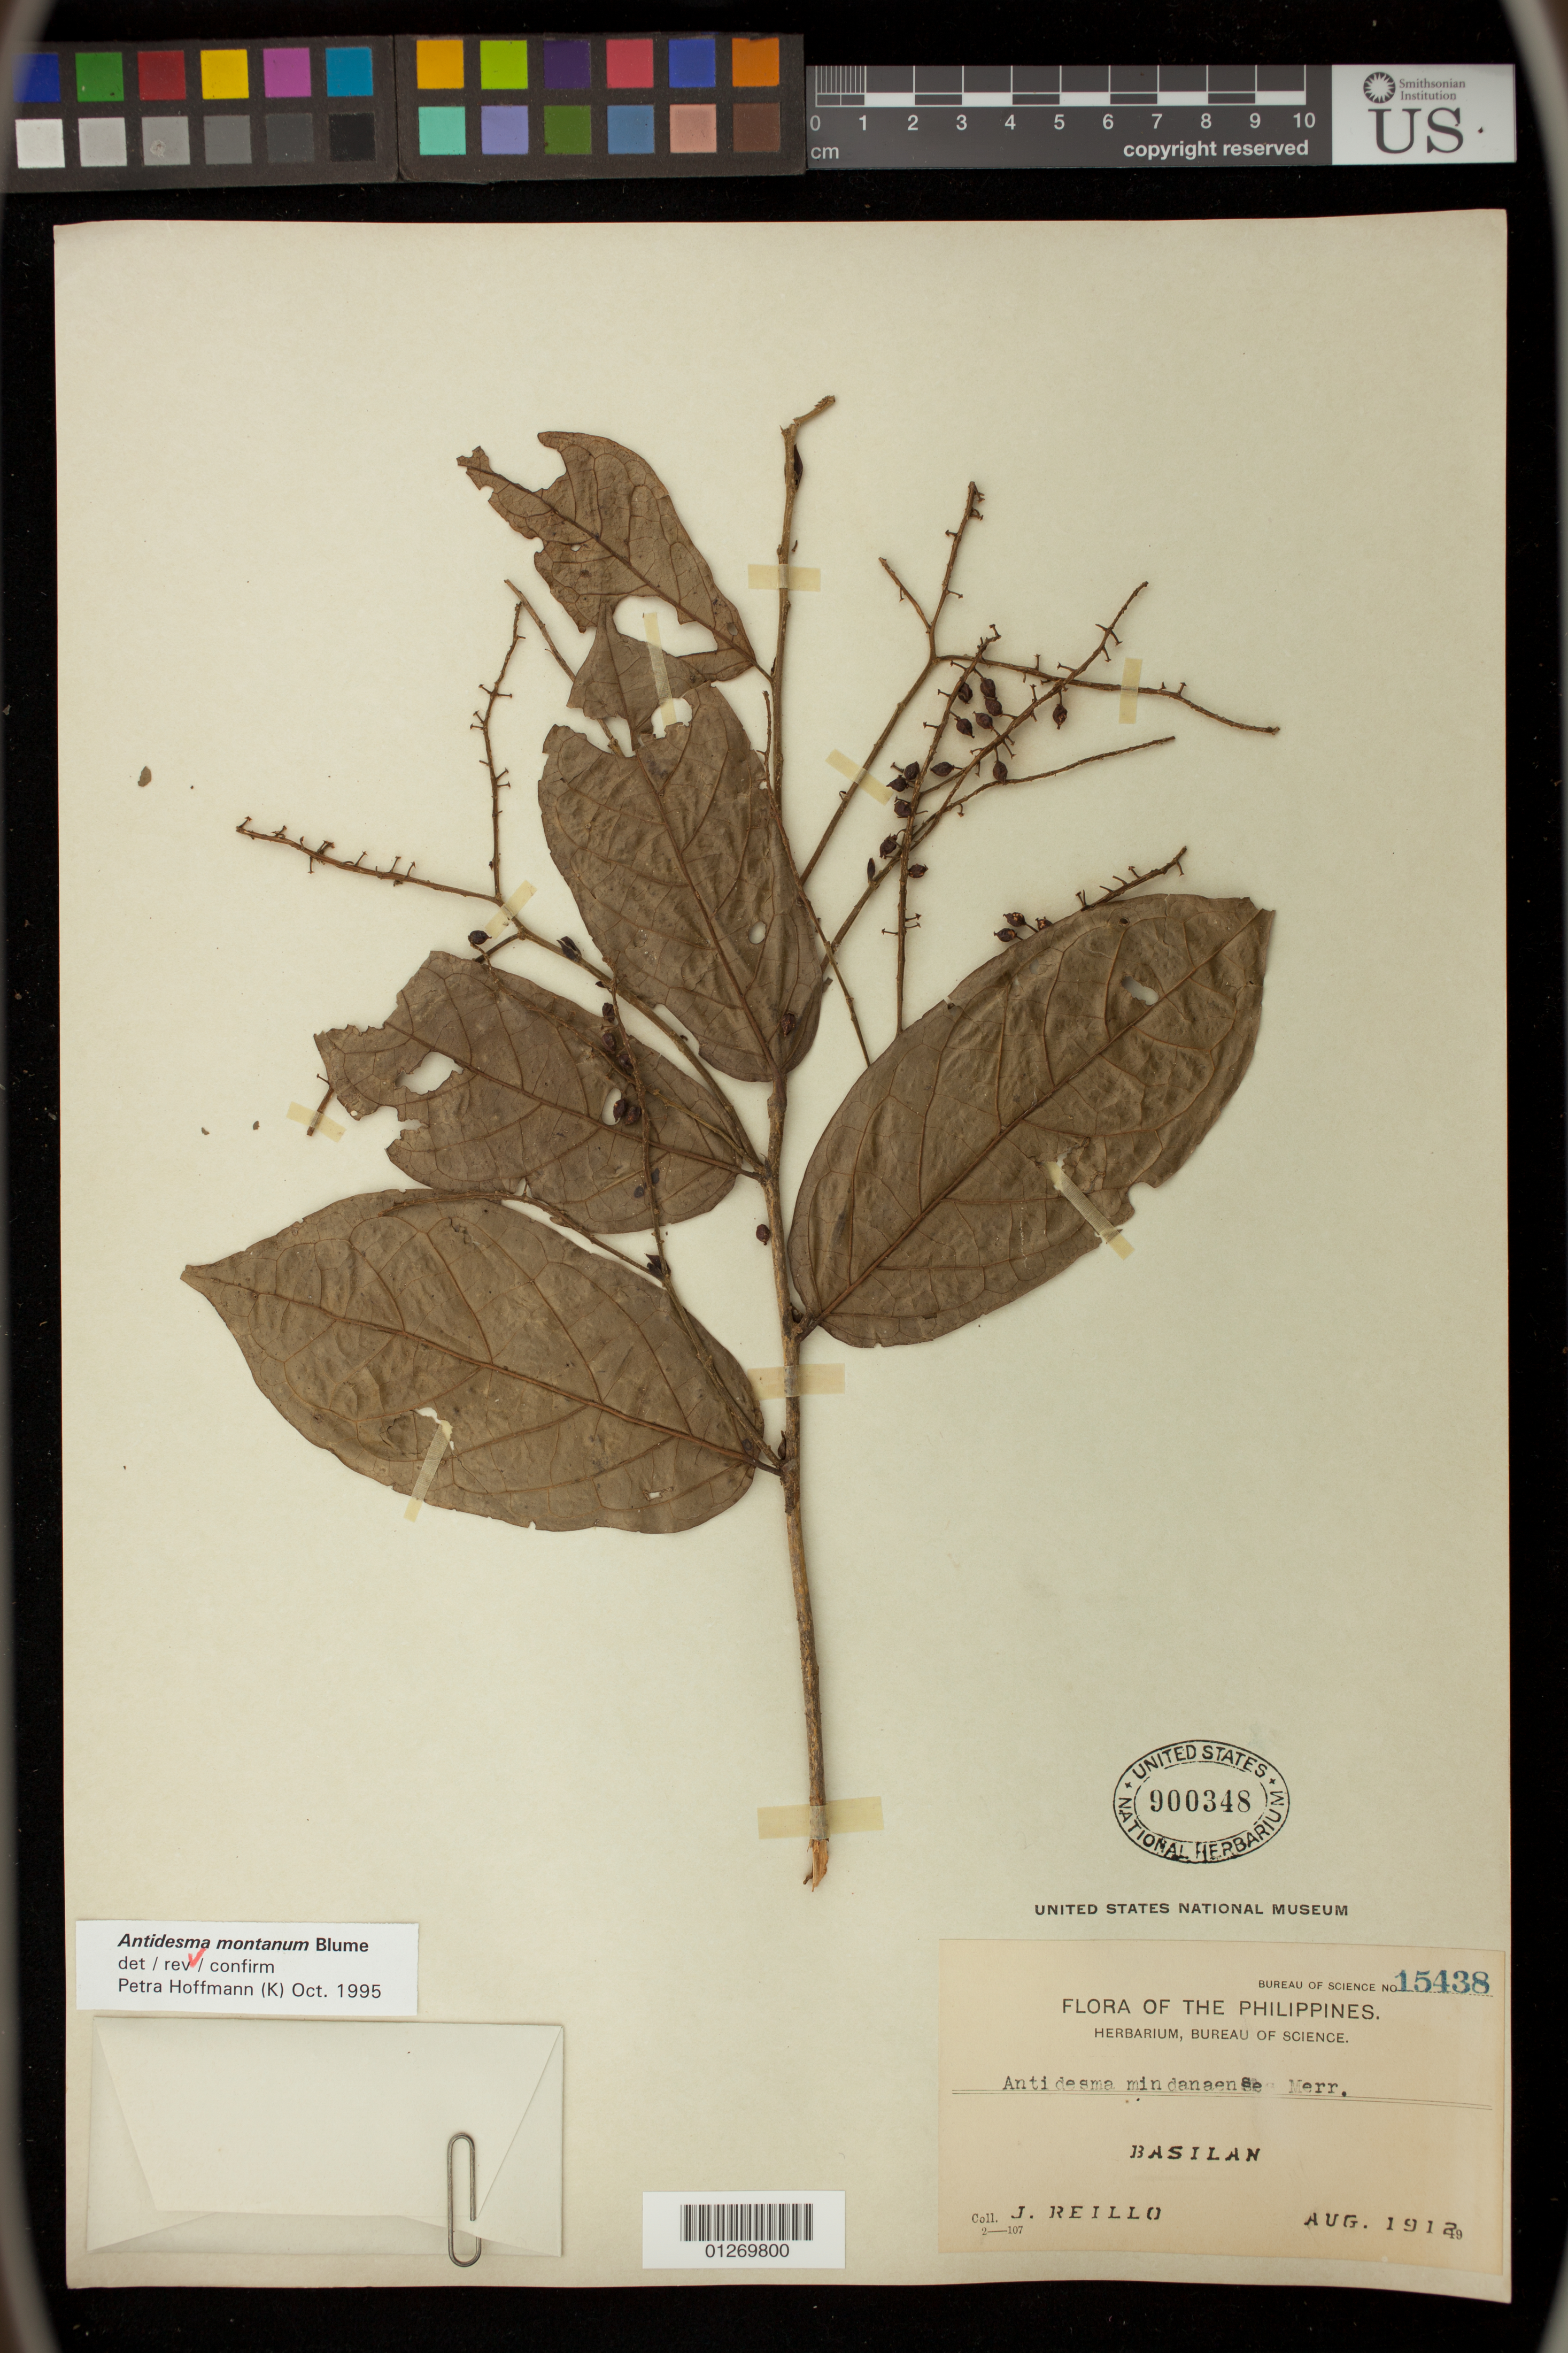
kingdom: Plantae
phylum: Tracheophyta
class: Magnoliopsida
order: Malpighiales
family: Phyllanthaceae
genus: Antidesma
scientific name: Antidesma montanum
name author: Blume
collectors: J. Reillo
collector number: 15438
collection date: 1912-08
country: Philippines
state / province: Muslim Mindanao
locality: Basilan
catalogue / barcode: US 900348